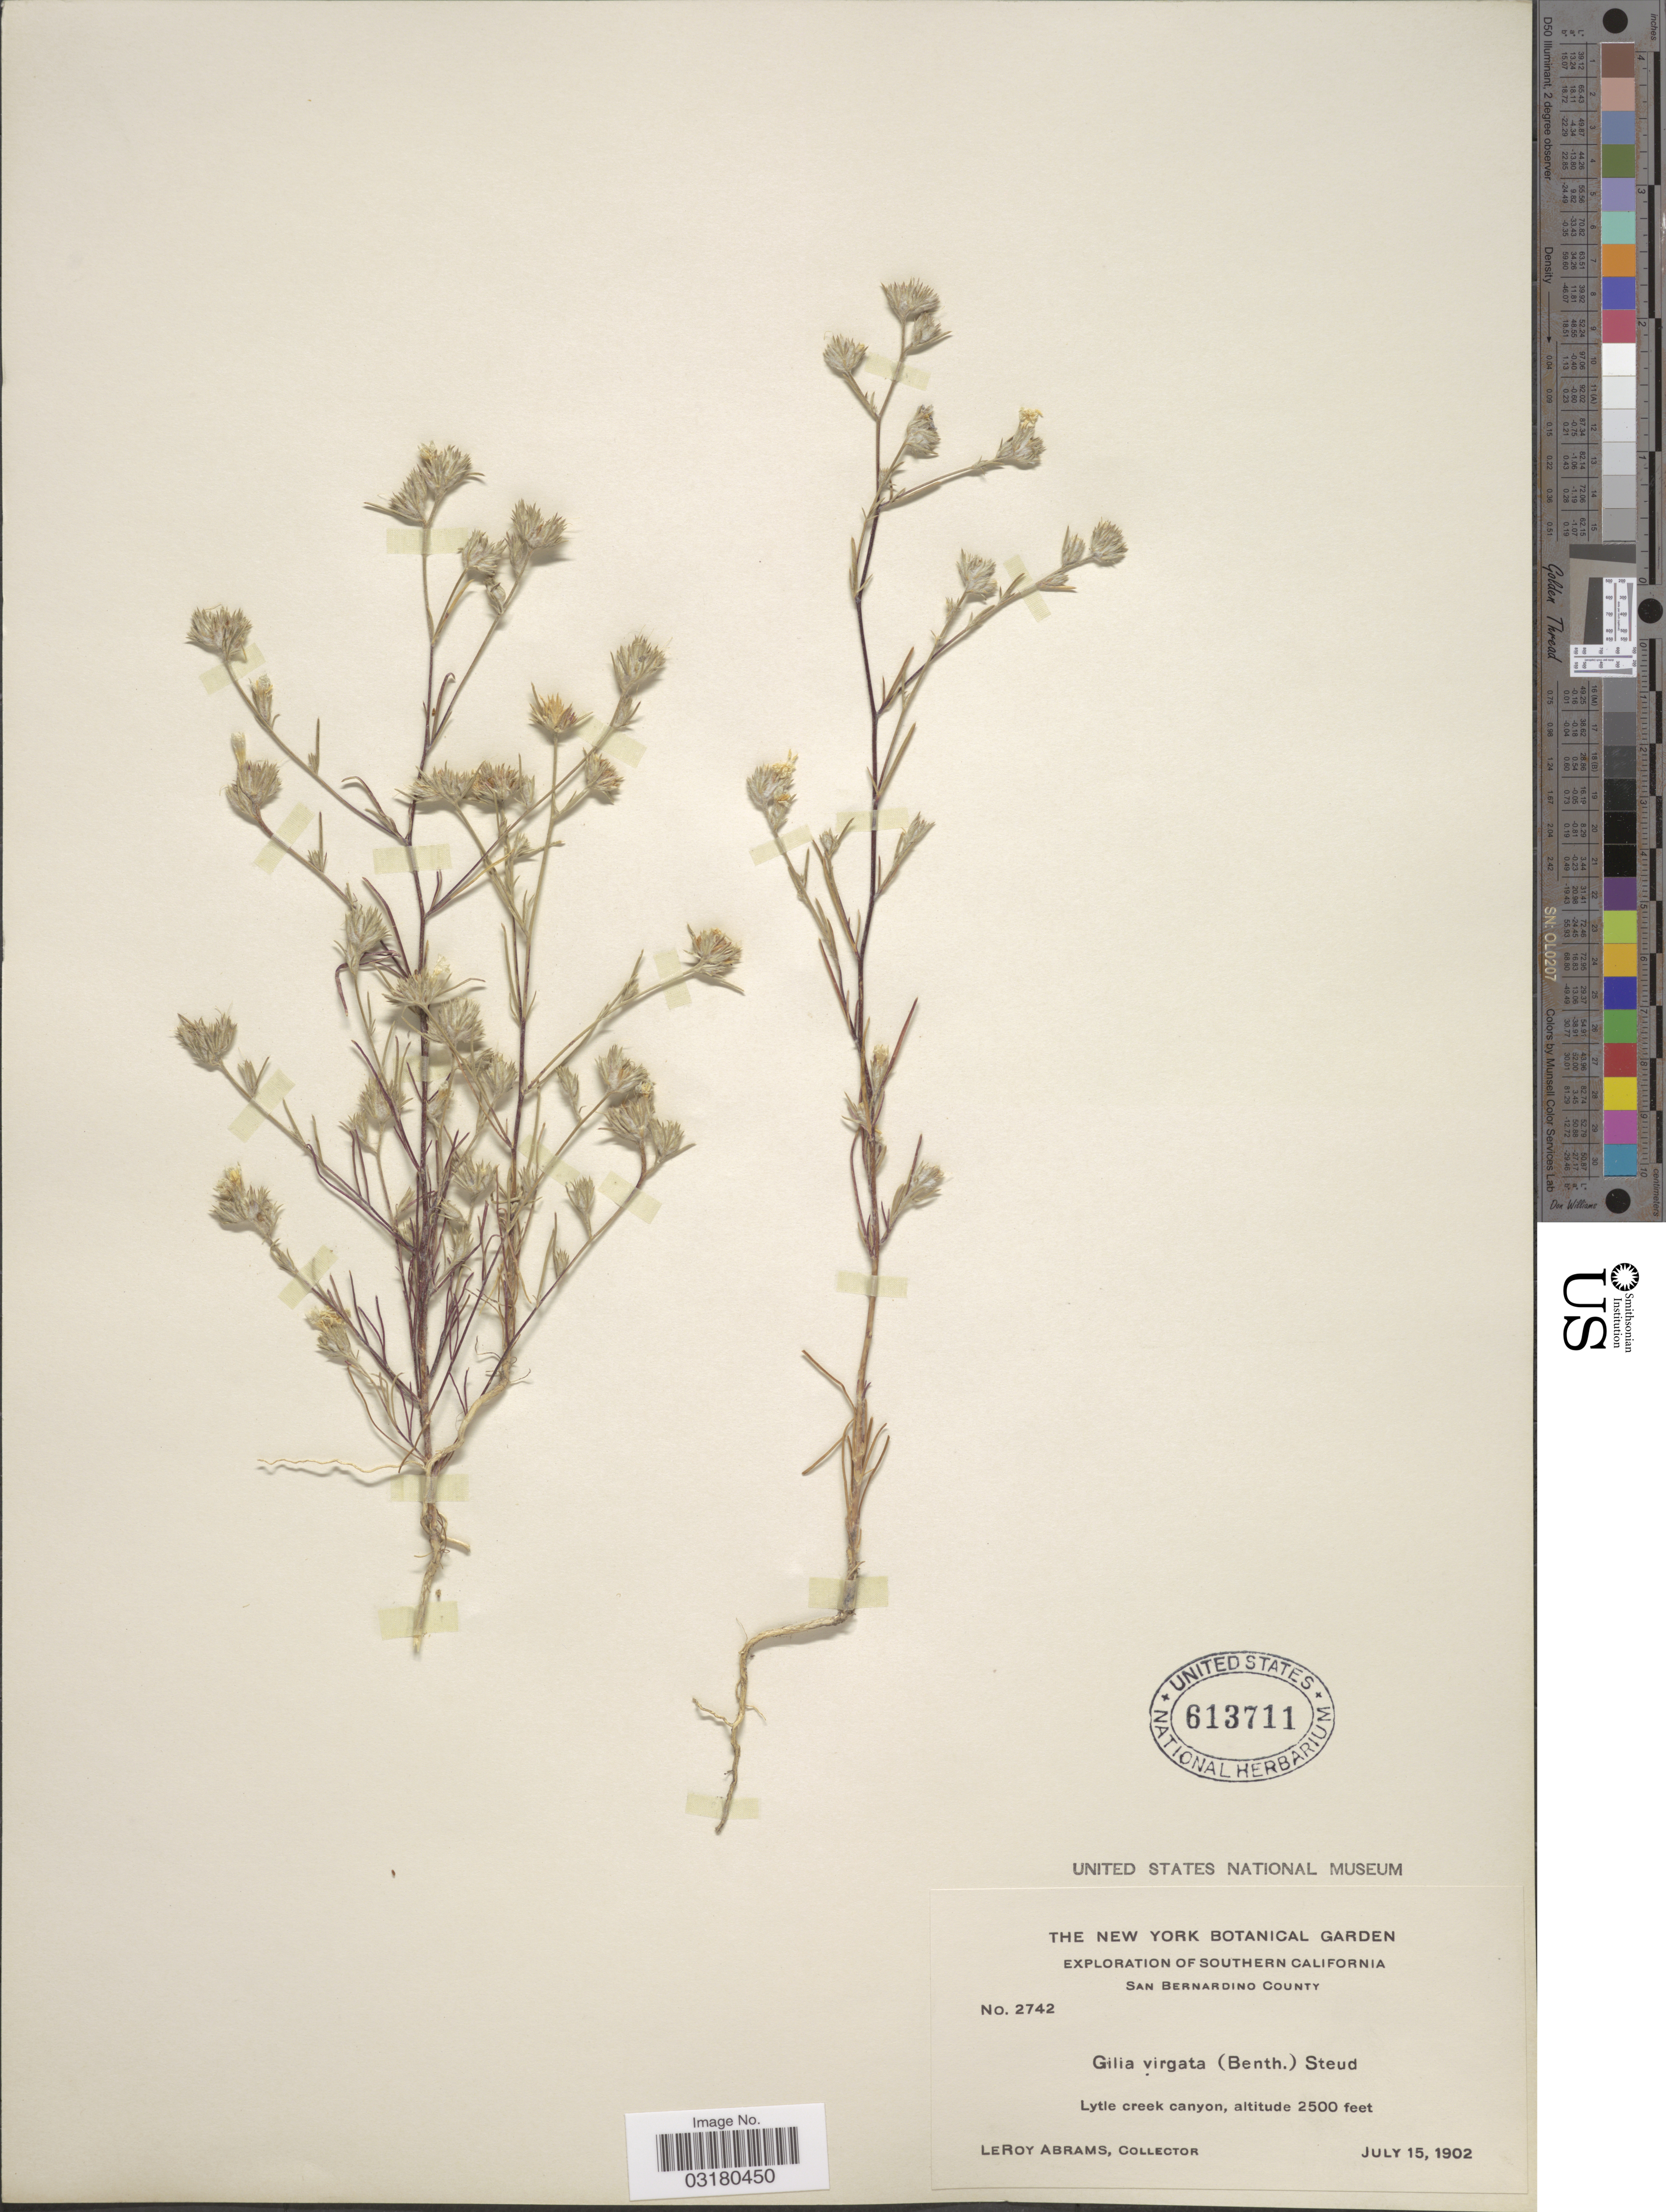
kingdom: Plantae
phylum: Tracheophyta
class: Magnoliopsida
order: Ericales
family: Polemoniaceae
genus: Eriastrum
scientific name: Eriastrum sapphirinum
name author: (Eastw.) H. Mason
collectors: L. Abrams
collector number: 2742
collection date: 1902-07-15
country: United States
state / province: California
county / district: San Bernardino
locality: Southern California. San Bernardino County. Lytle creek canyon.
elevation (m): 762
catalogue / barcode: US 613711